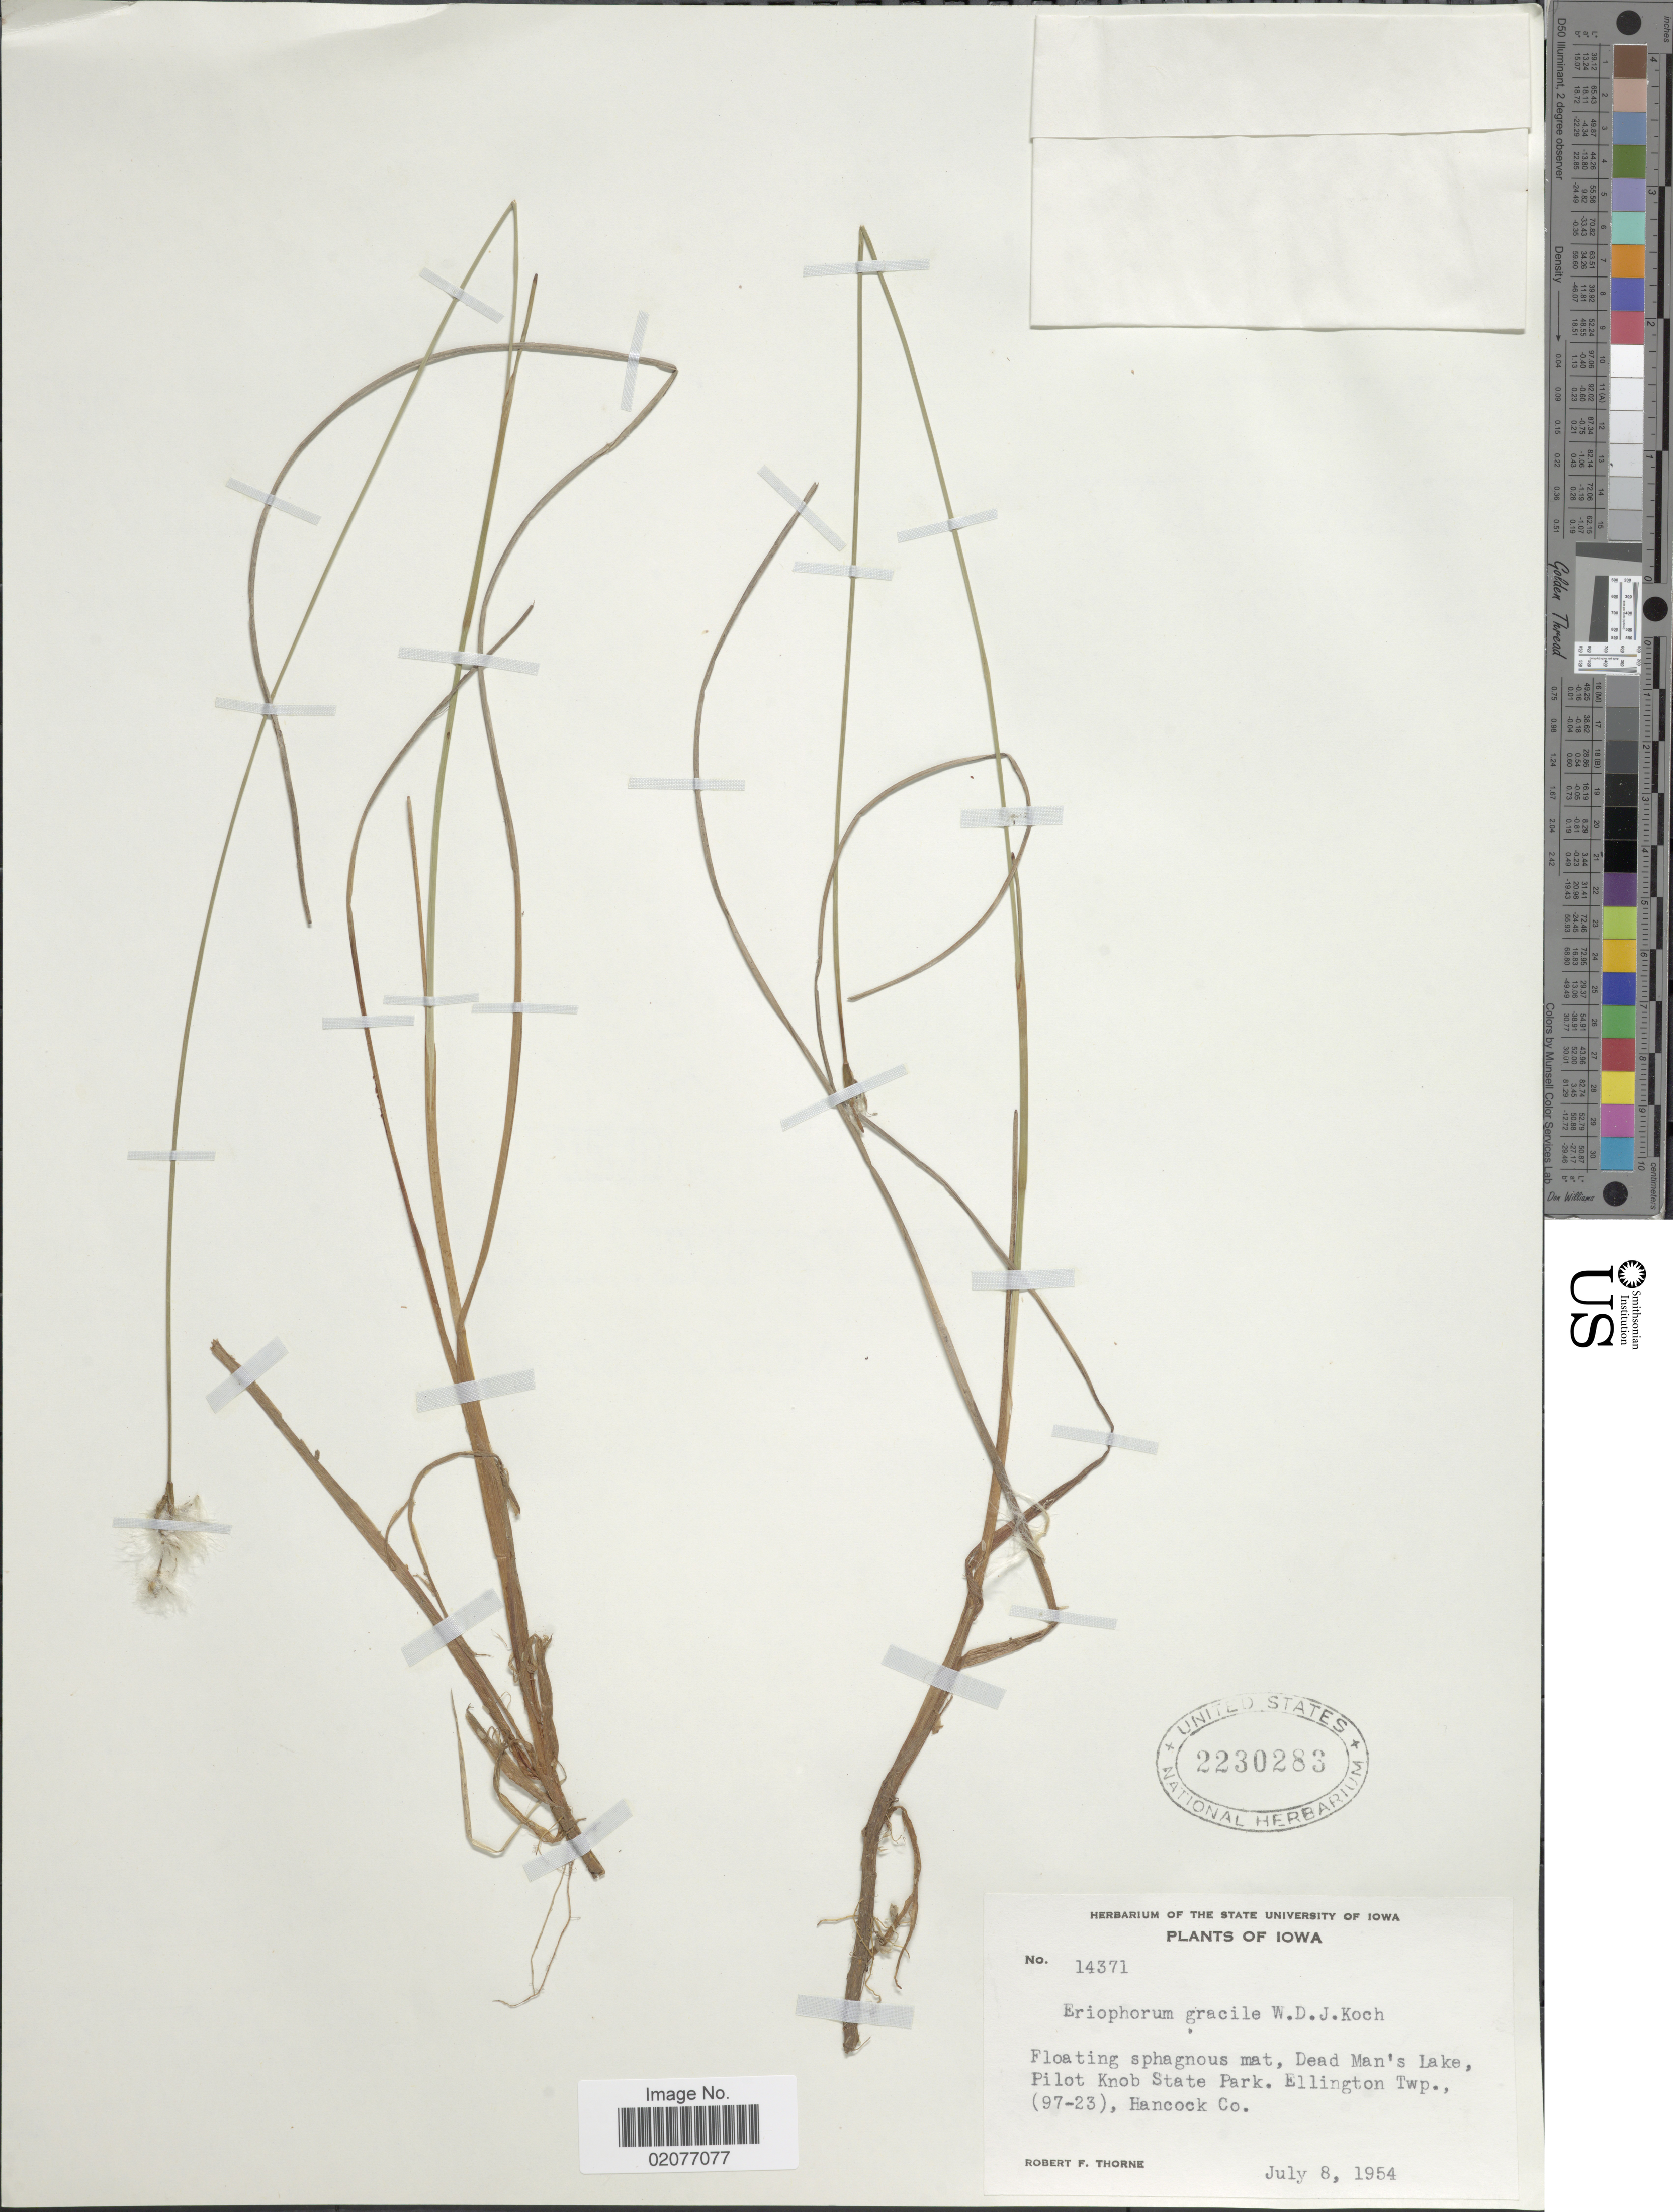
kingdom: Plantae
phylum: Tracheophyta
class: Liliopsida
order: Poales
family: Cyperaceae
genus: Eriophorum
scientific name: Eriophorum gracile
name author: W.D.J. Koch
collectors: R. F. Thorne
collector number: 14371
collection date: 1954-07-08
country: United States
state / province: Iowa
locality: Floating sphagnous mat, Dead Man's Lake, pilot Knob State Park. Ellington Twp., (97-23), Hancock Co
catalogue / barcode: US 2230283